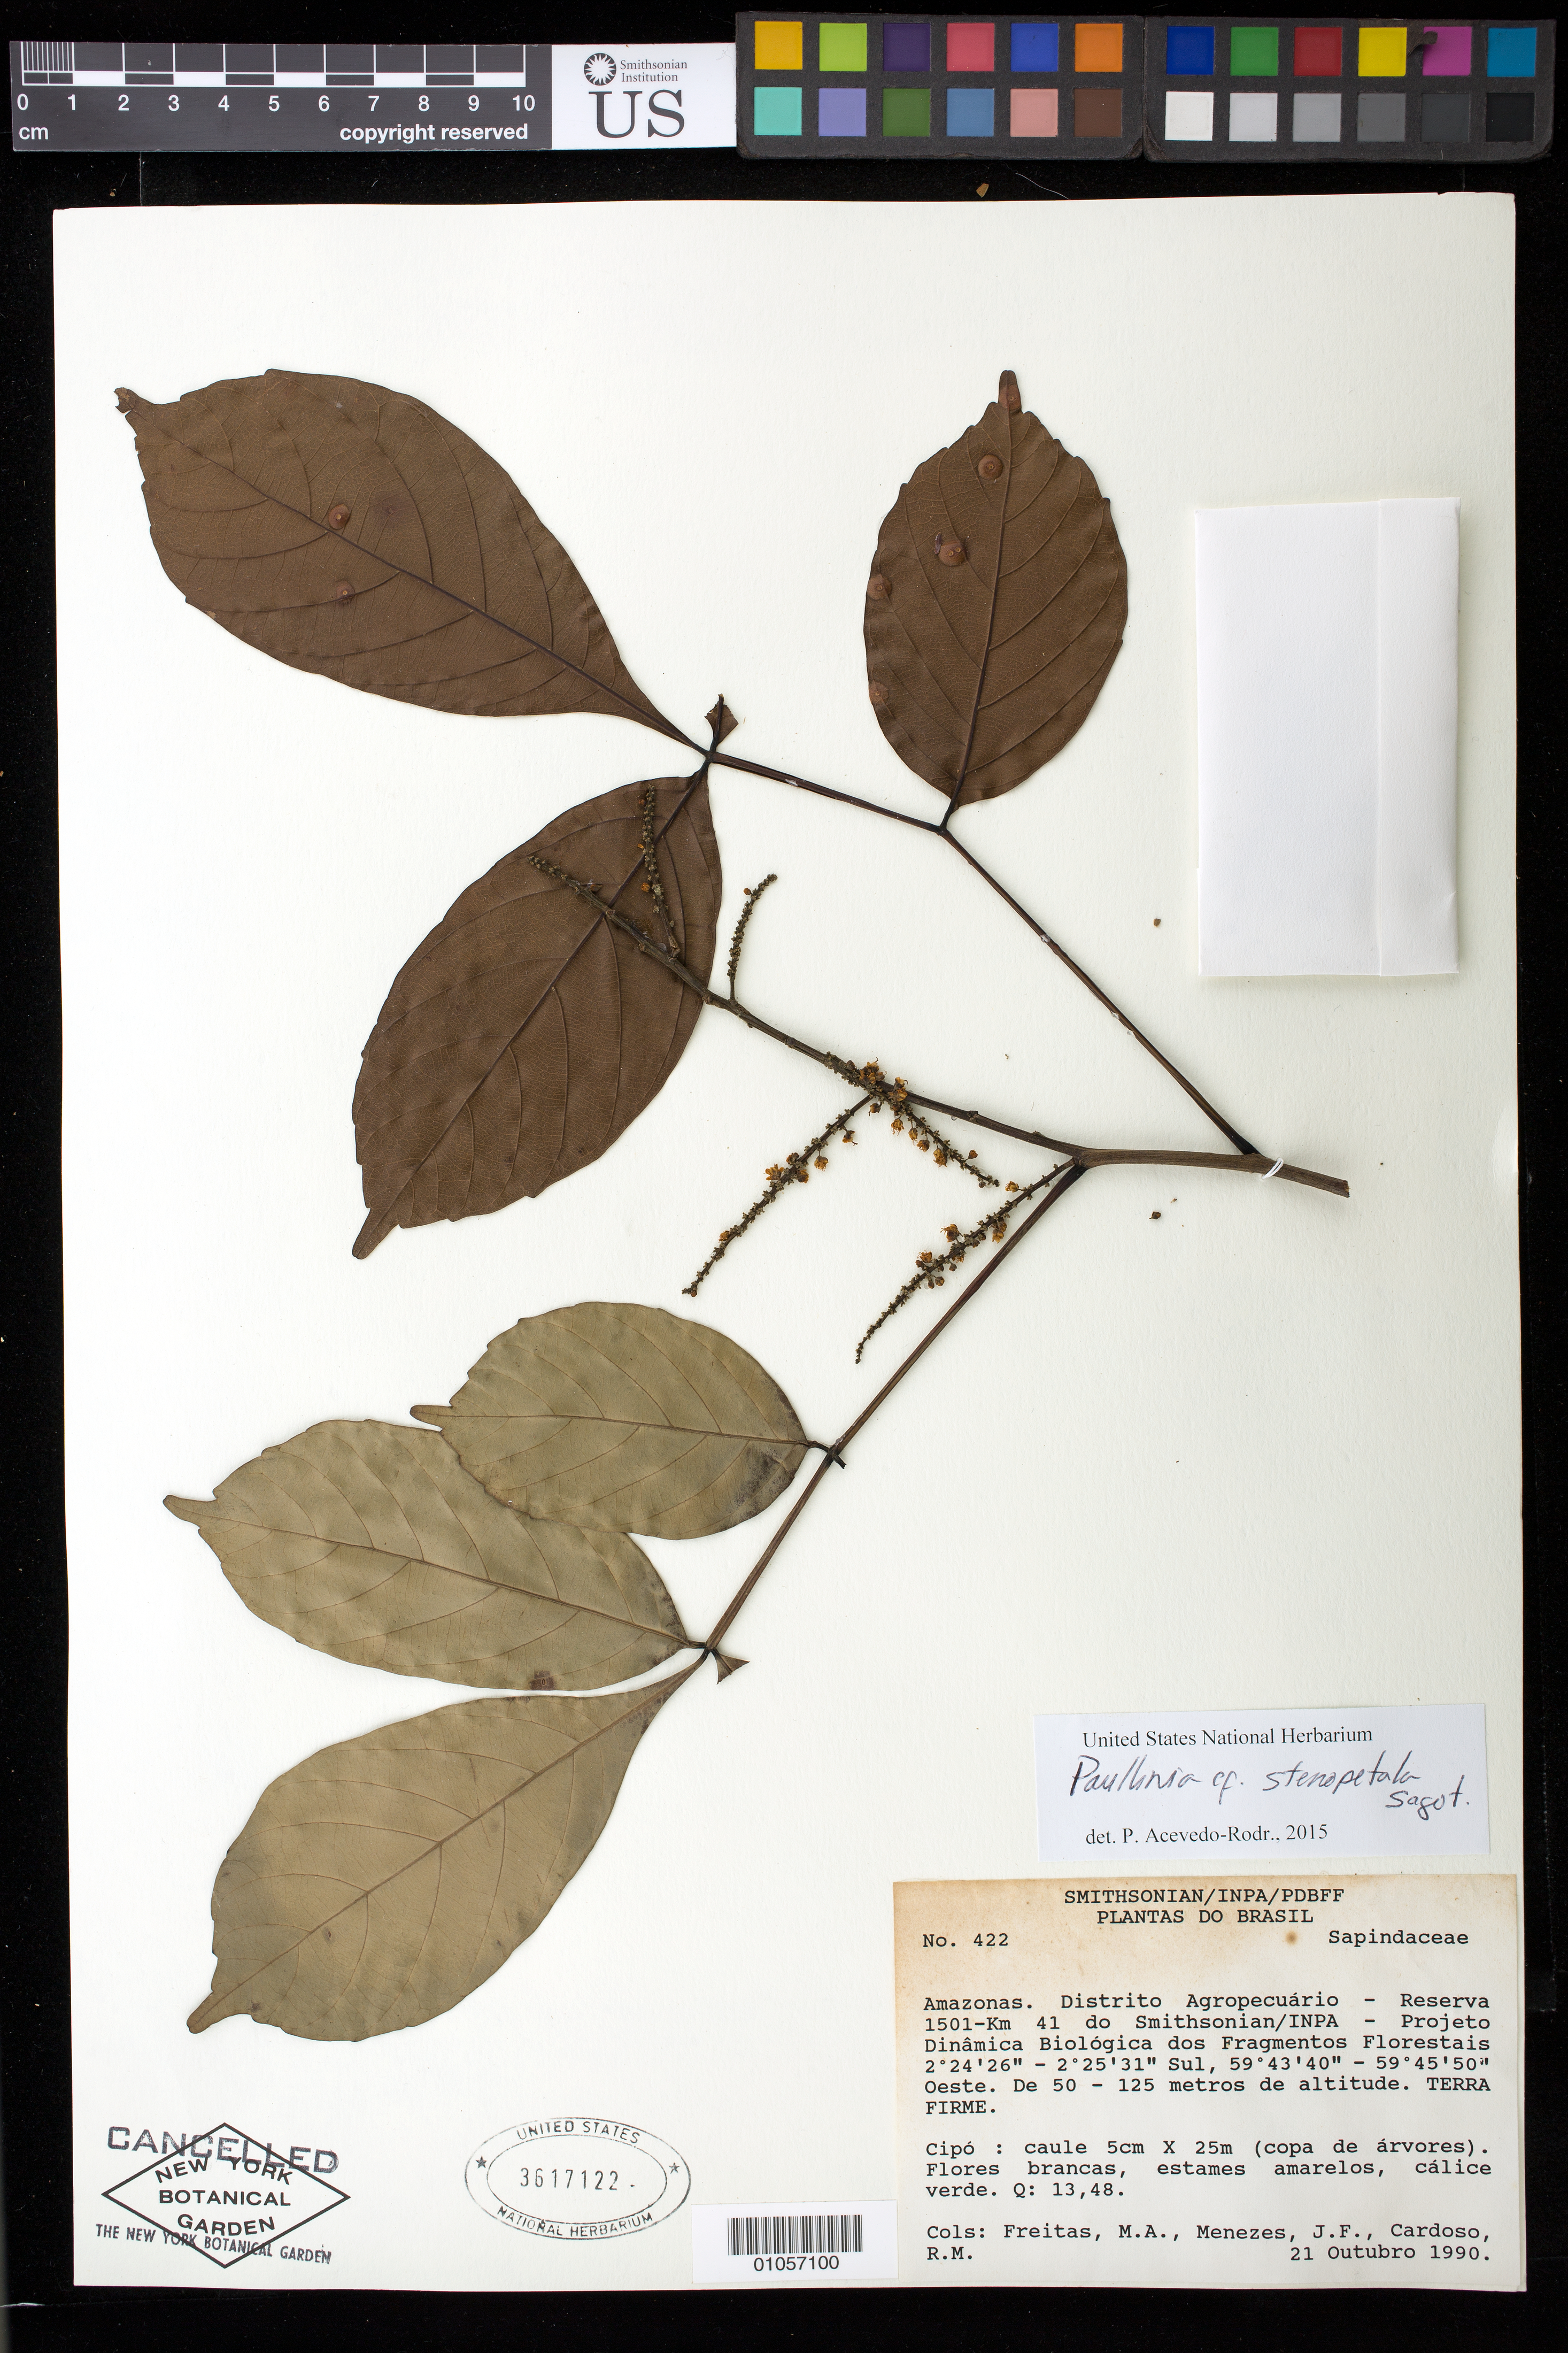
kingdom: Plantae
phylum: Tracheophyta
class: Magnoliopsida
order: Sapindales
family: Sapindaceae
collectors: M. A. Freitas, J. F. Menezes & R. M. Cardoso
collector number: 422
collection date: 1990-10-21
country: Brazil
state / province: Amazonas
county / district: Agropecuario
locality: Reserva 1501-km 41 do Smithsonian/INPA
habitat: Terra firme.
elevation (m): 38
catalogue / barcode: US 3617122